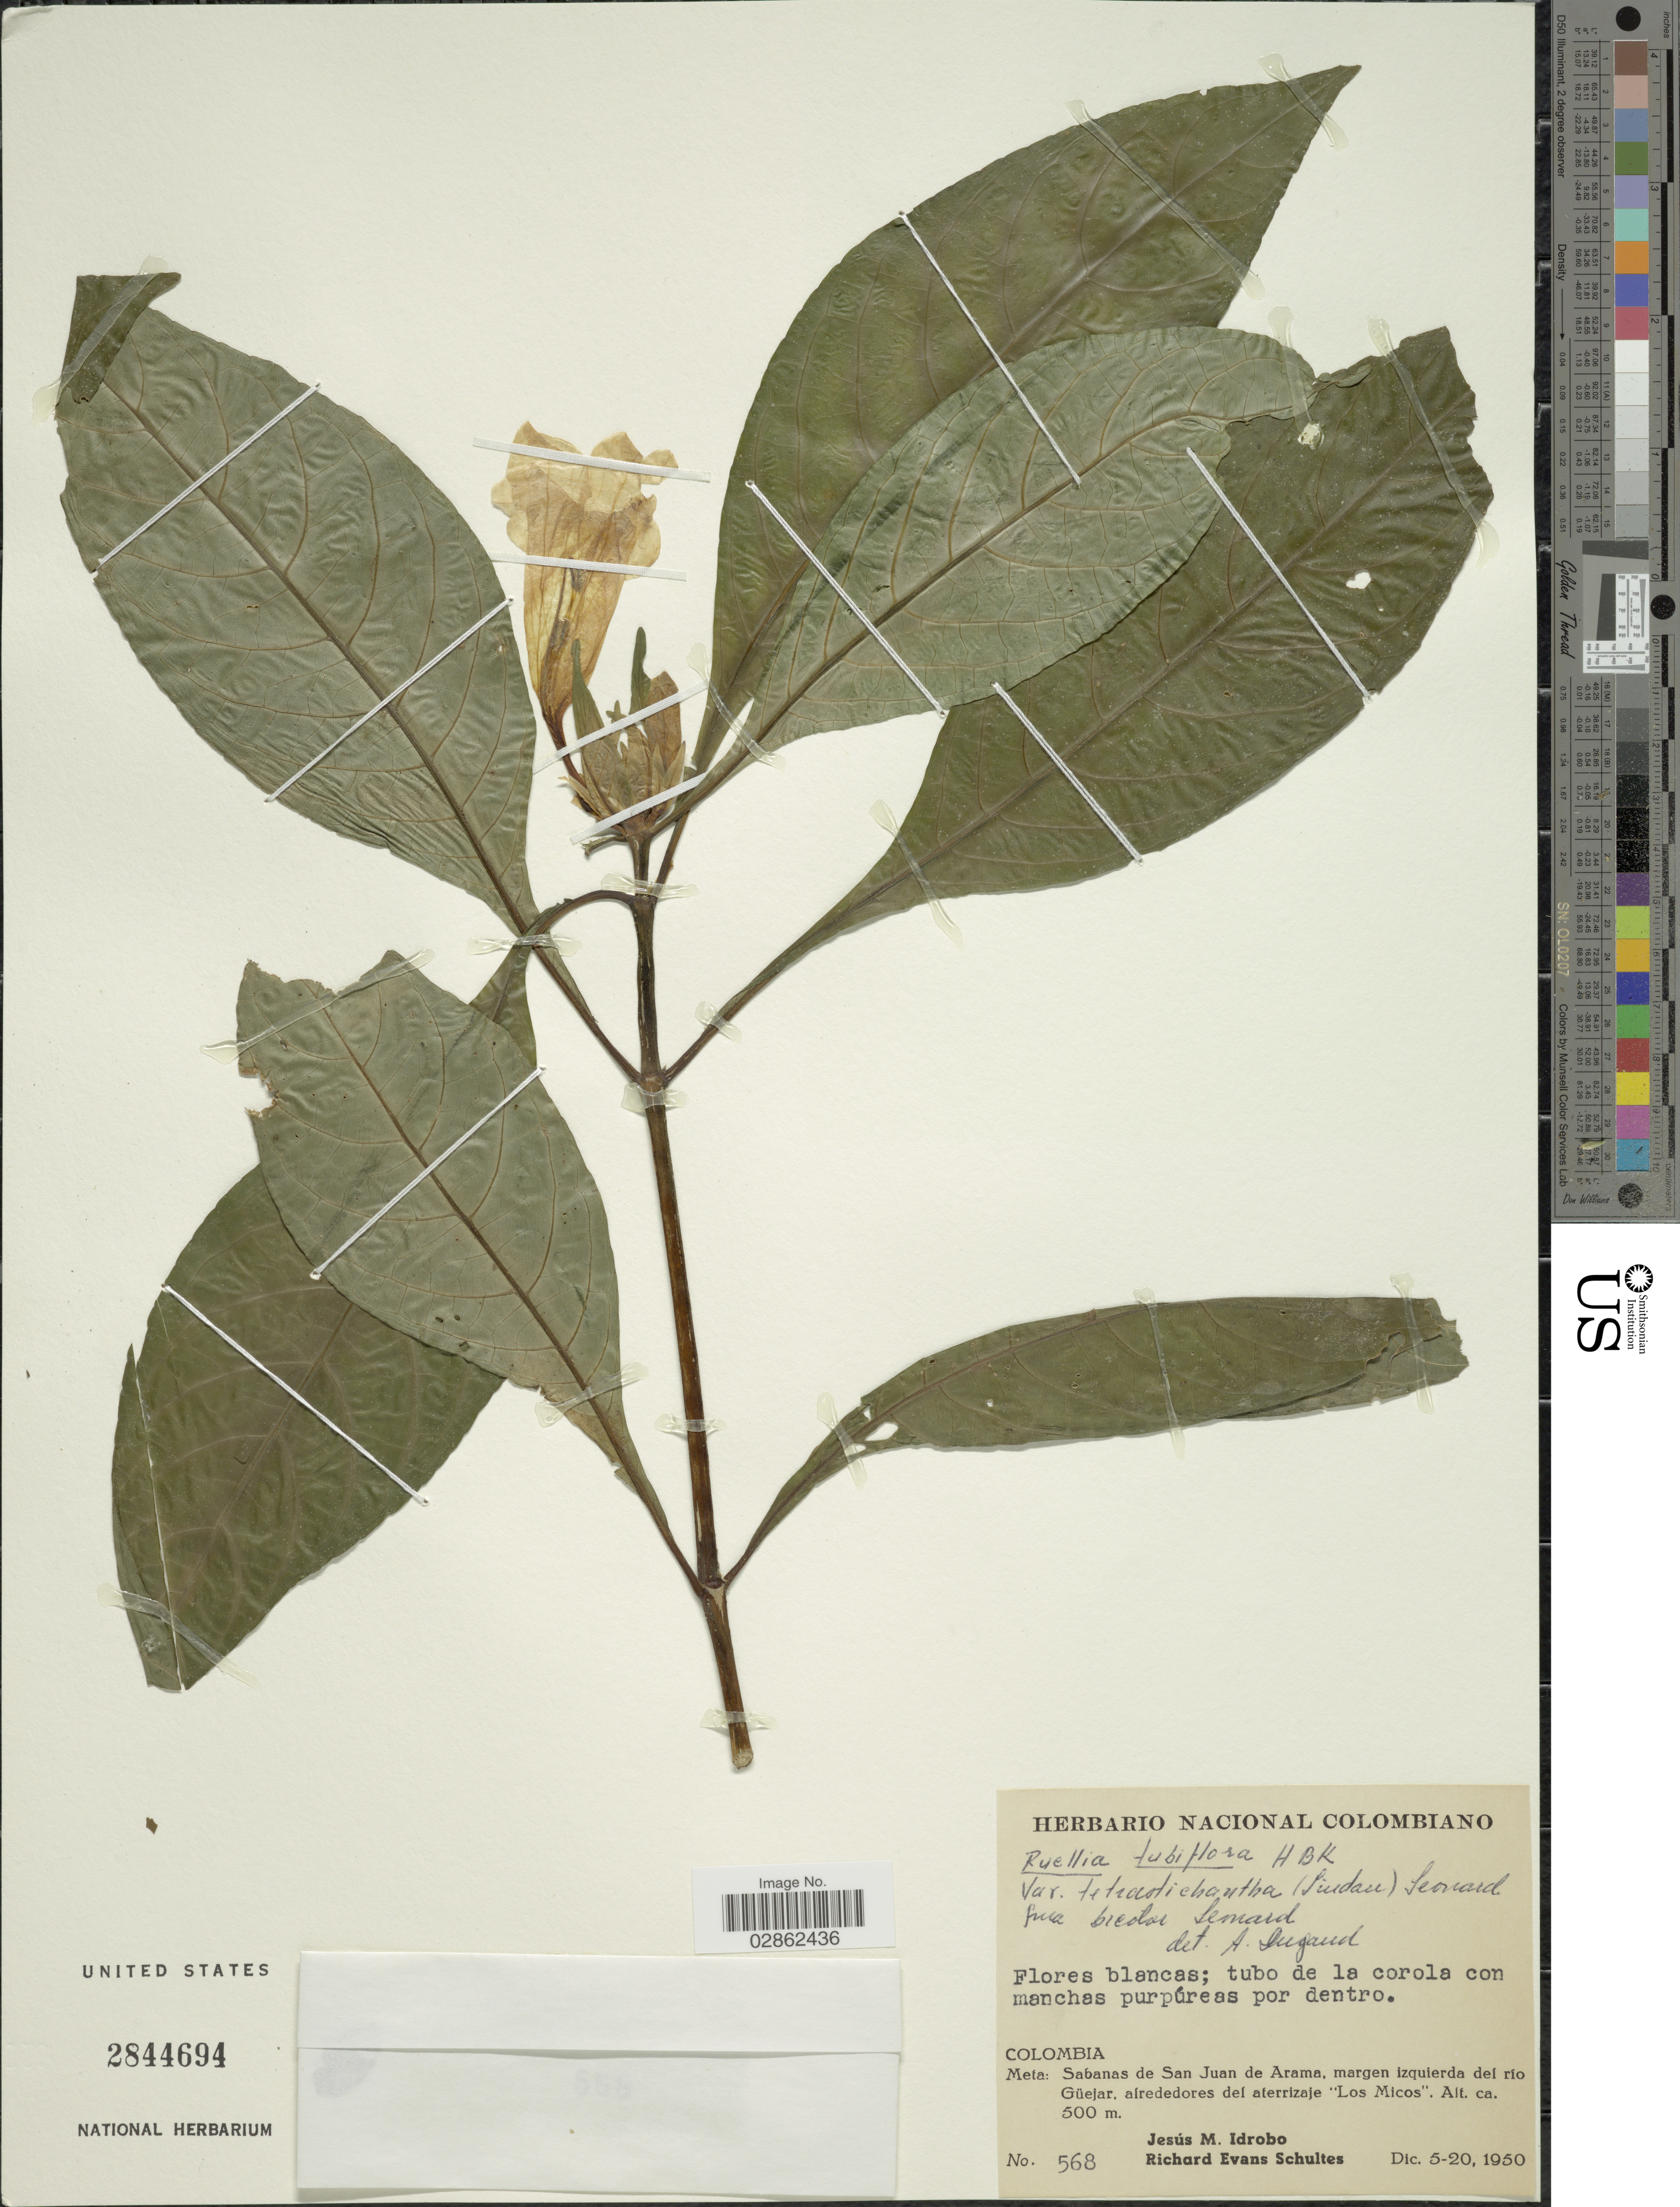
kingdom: Plantae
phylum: Tracheophyta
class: Magnoliopsida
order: Lamiales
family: Acanthaceae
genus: Ruellia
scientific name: Ruellia tubiflora f. bicolor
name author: Leonard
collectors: J. M. Idrobo & R. E. Schultes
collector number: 568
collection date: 1950-12-05/1950-12-20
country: Colombia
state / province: Meta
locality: Sabanas de San Juan de Arama, margen izquierda del río Güejar, alrededores del aterrizaje "Los Micos".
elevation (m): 500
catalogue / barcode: US 2844694